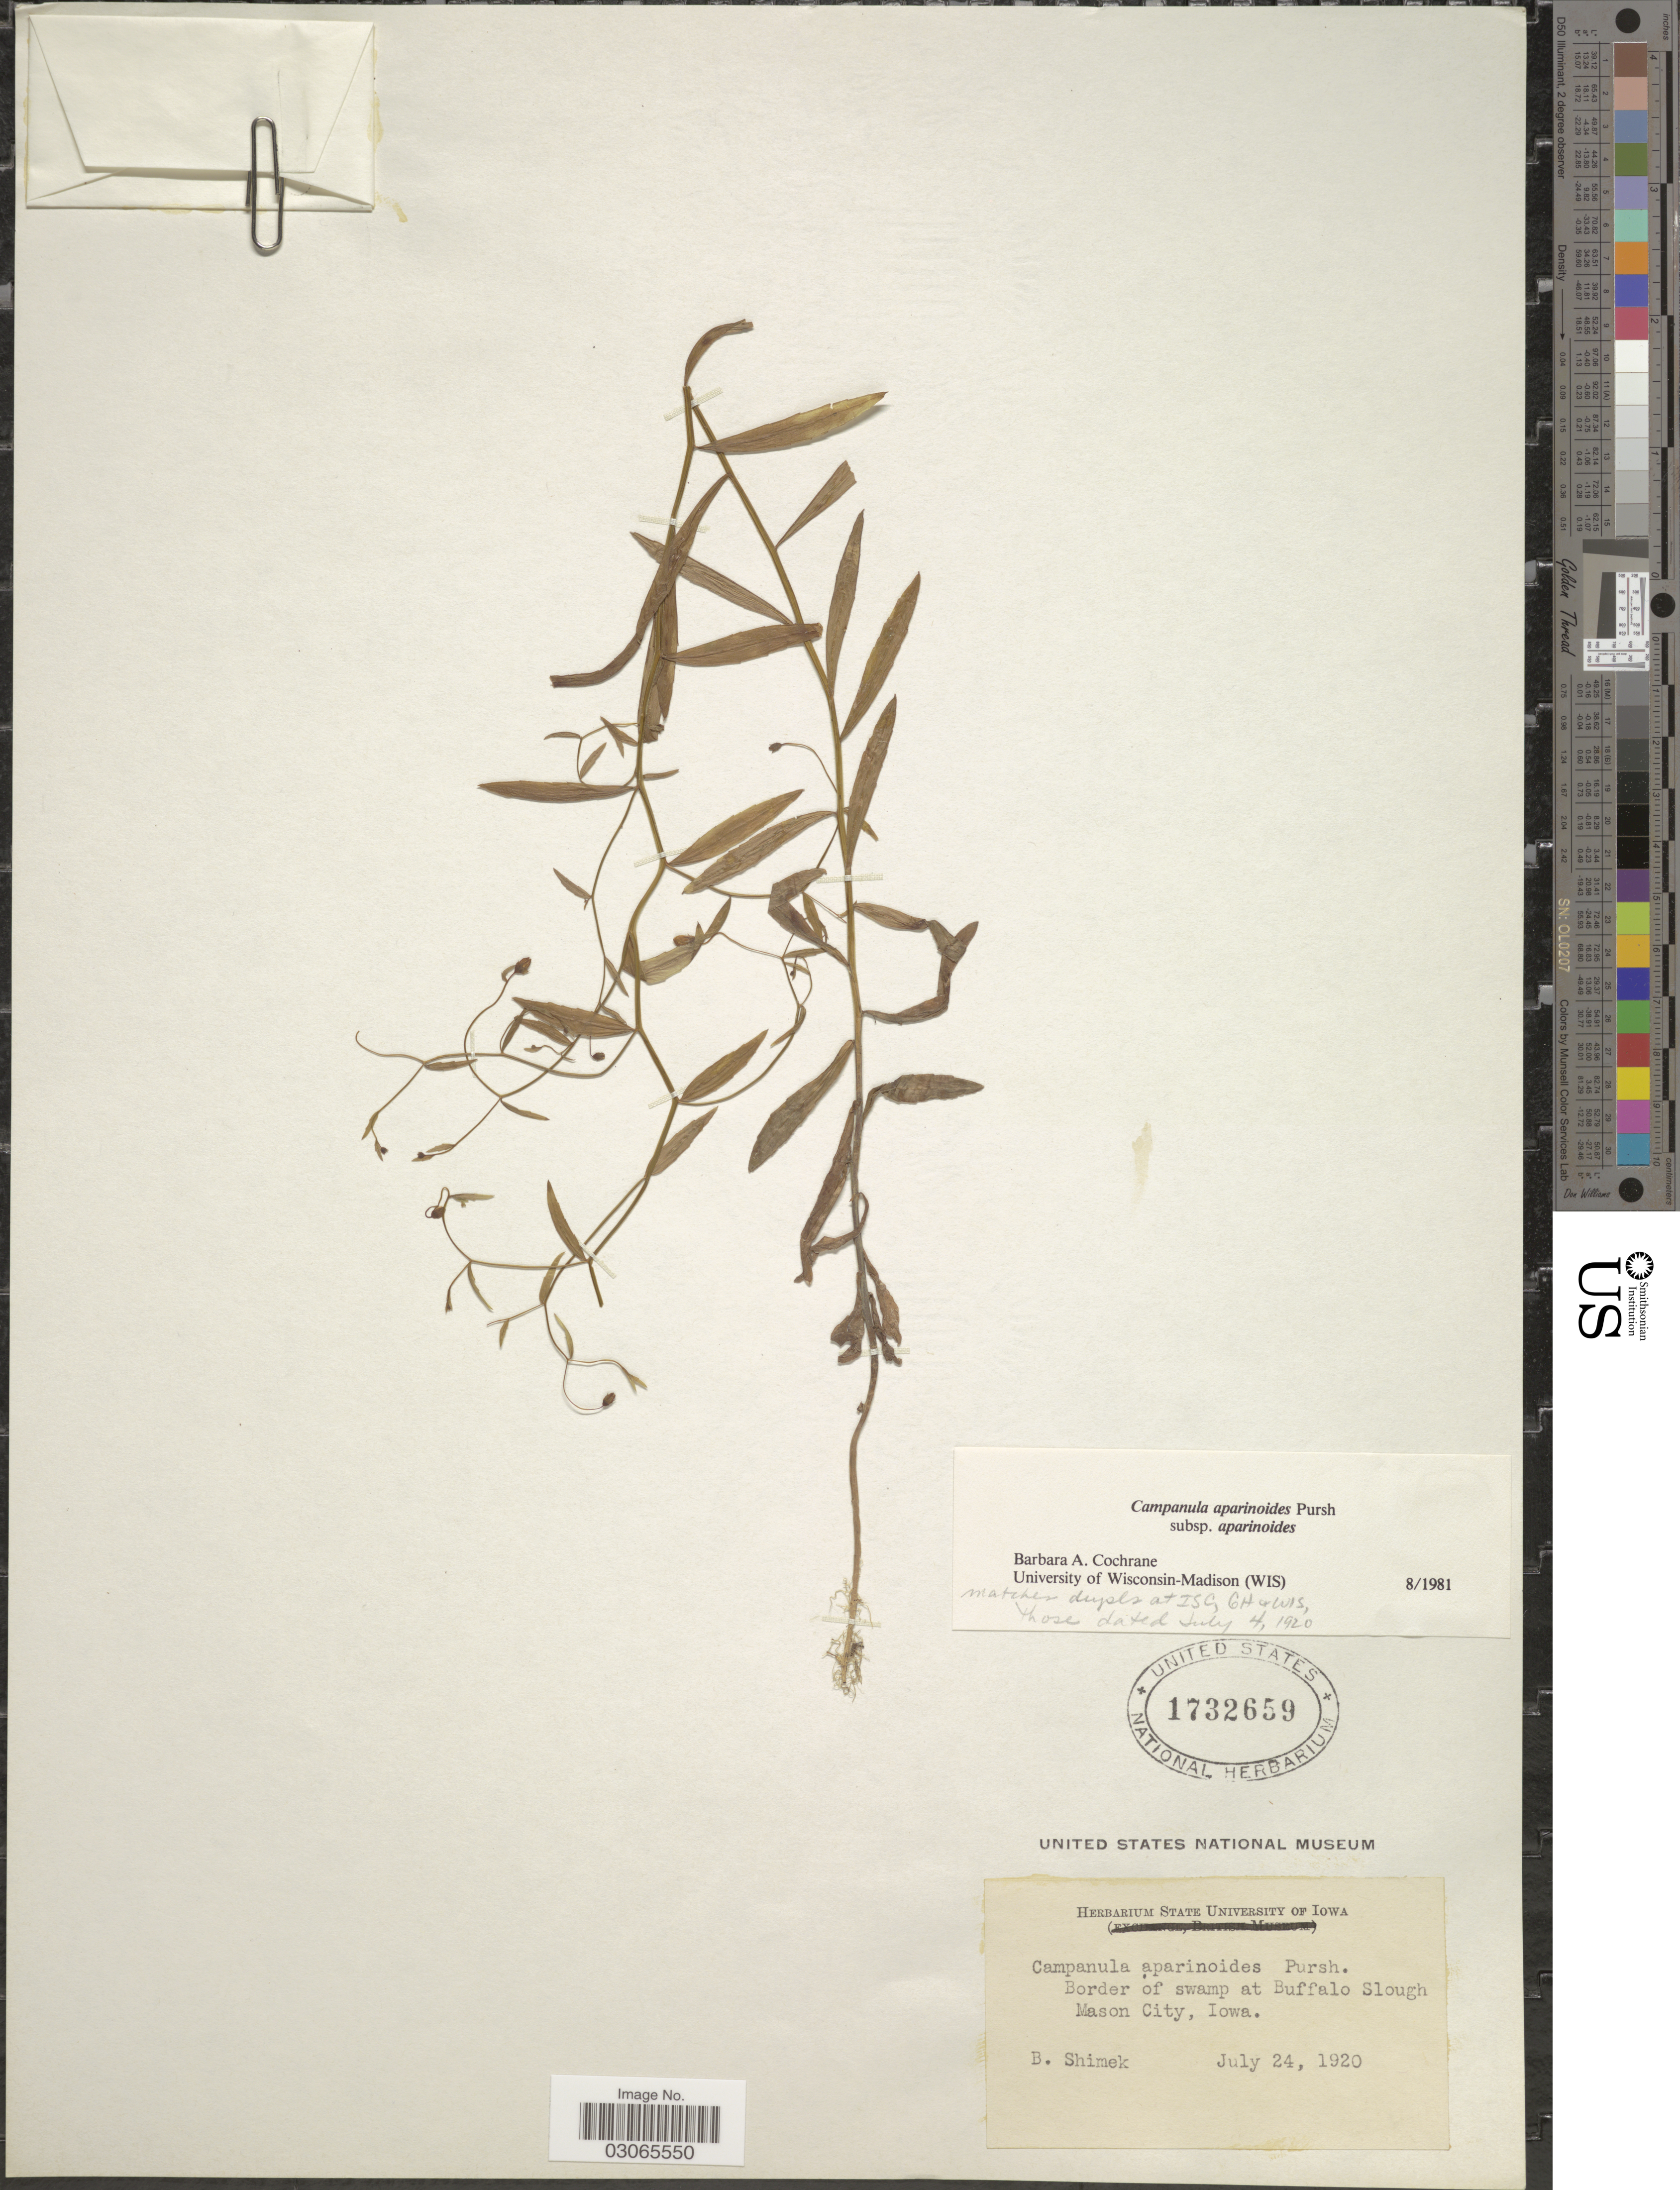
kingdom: Plantae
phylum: Tracheophyta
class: Magnoliopsida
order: Asterales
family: Campanulaceae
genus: Campanula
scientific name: Campanula aparinoides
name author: Pursh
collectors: B. Shimek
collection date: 1920-07-24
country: United States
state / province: Iowa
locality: Border of swamp at Buffalo Slough, Mason City.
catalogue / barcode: US 1732659